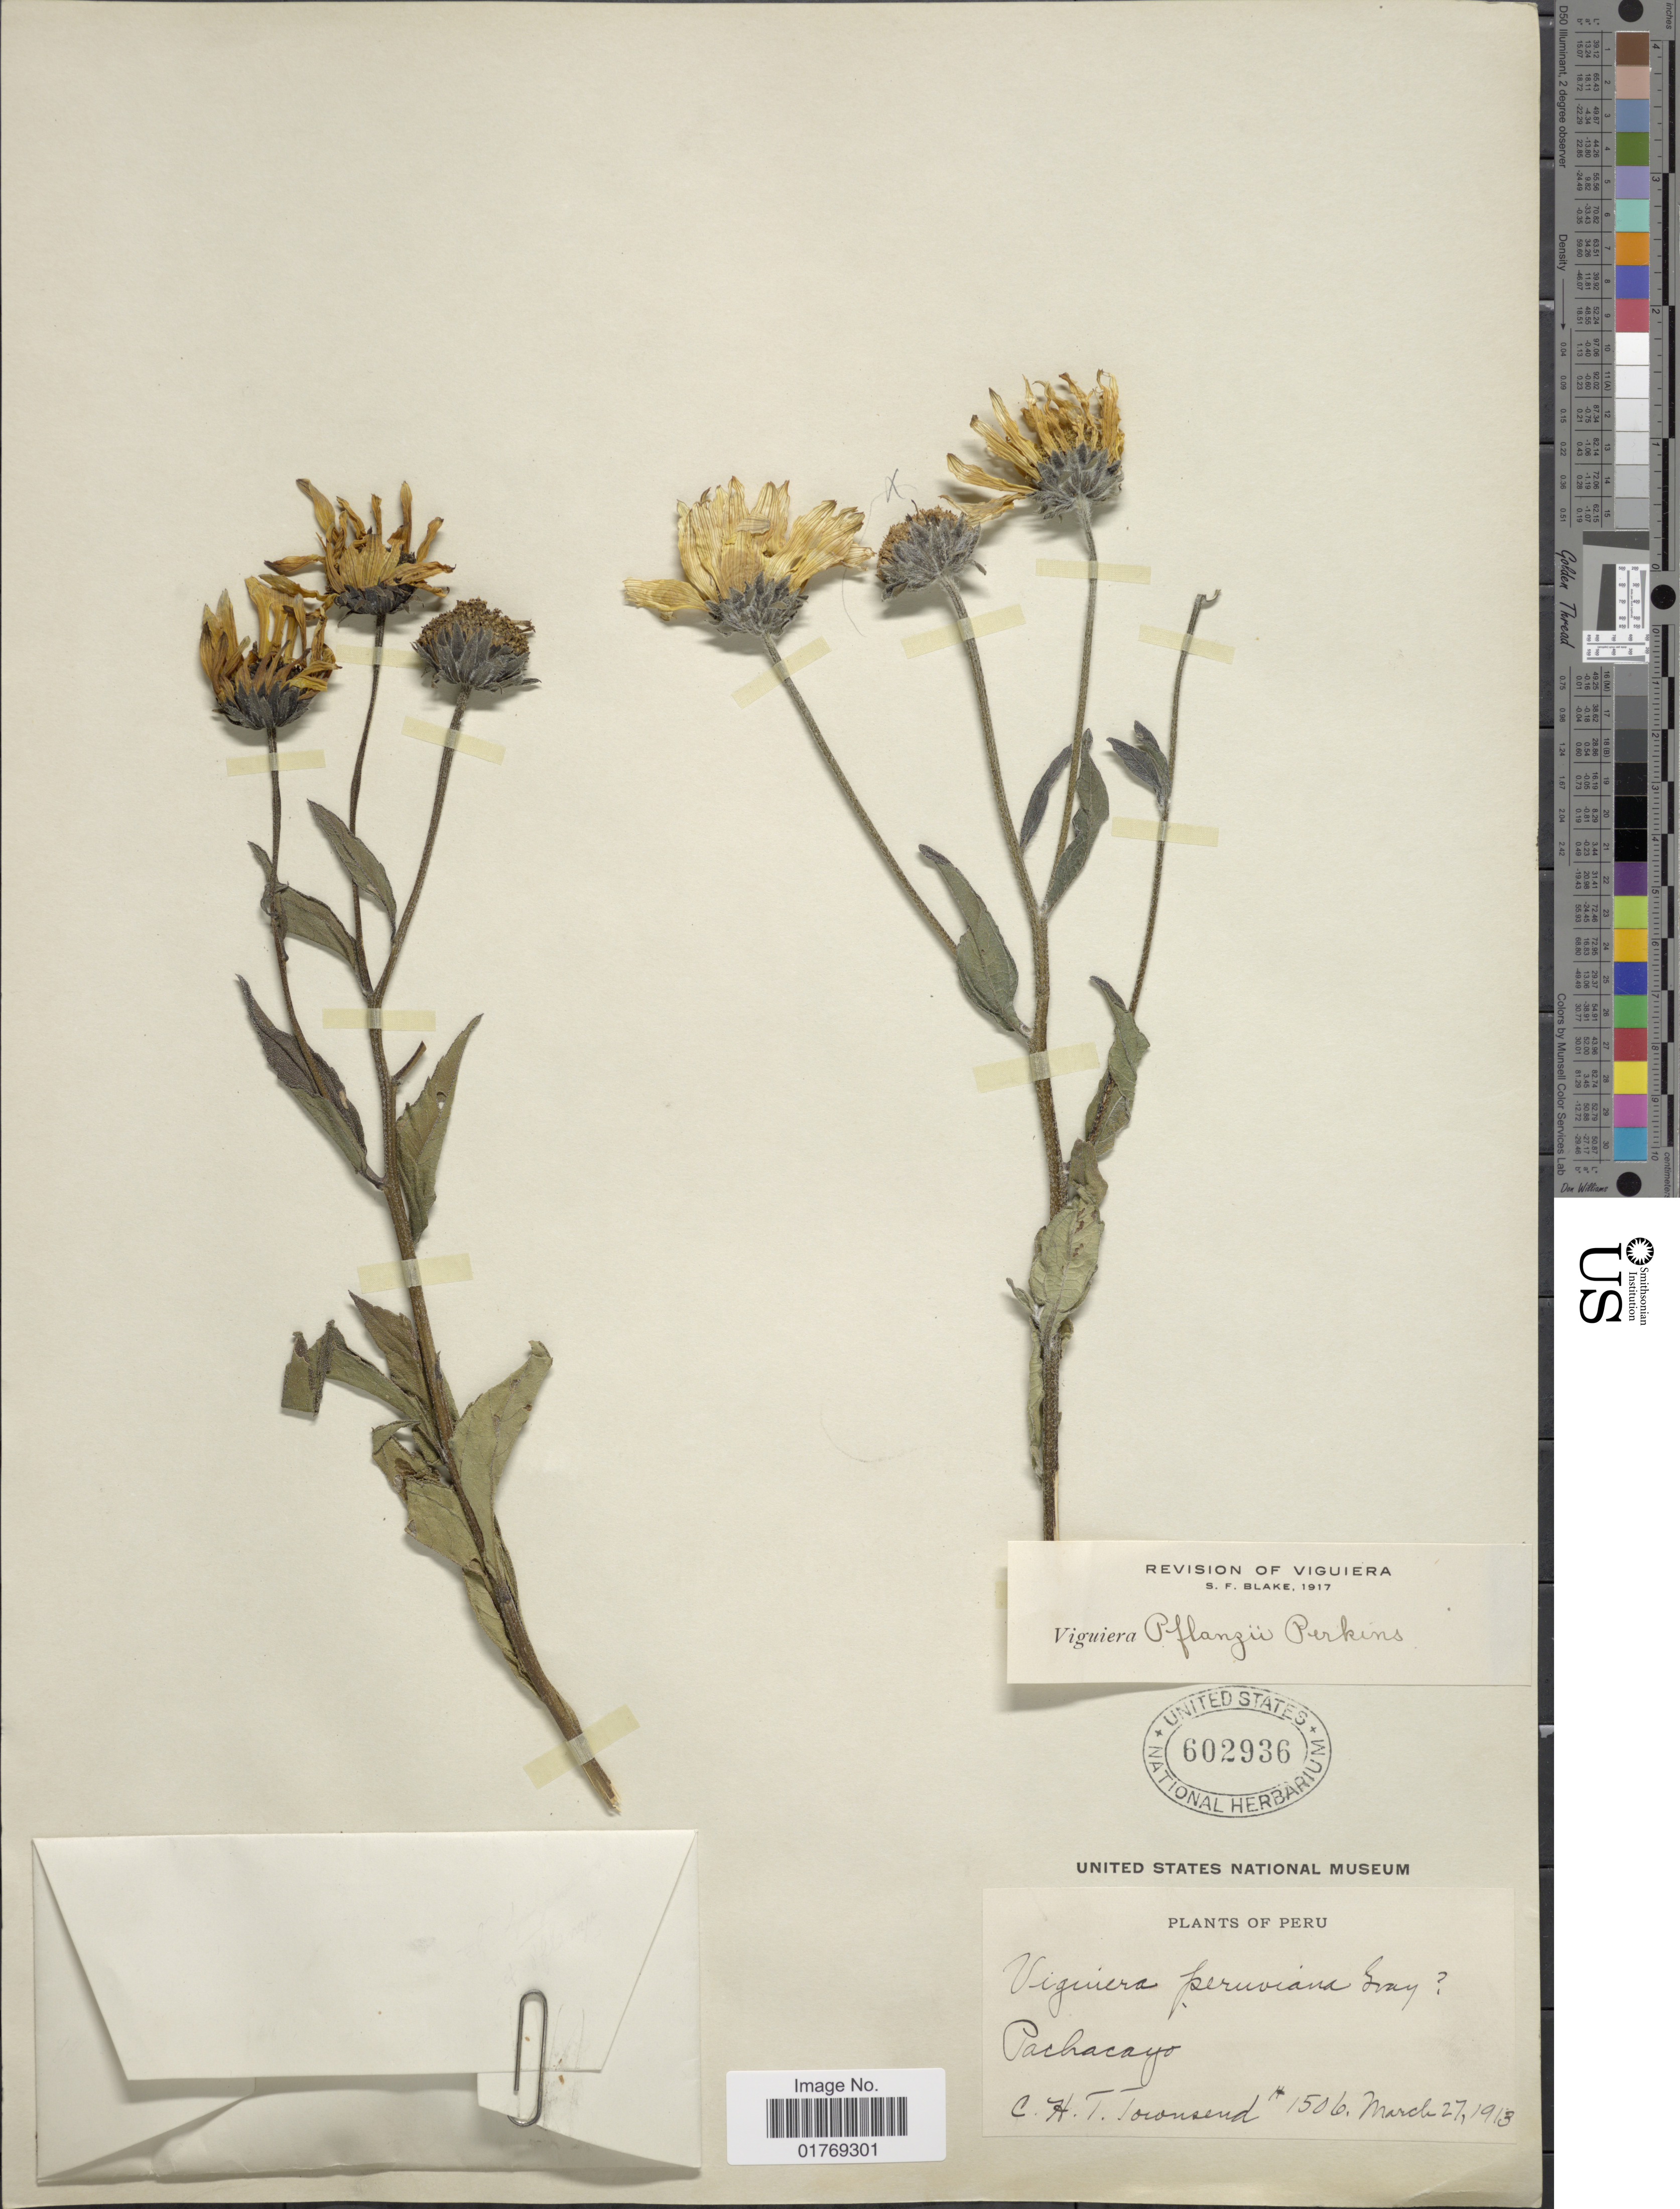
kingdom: Plantae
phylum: Tracheophyta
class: Magnoliopsida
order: Asterales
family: Asteraceae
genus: Viguiera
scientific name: Viguiera sp.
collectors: C. H. T. Townsend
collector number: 1506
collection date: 1913-03-27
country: Peru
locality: Pachacayo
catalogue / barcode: US 602936